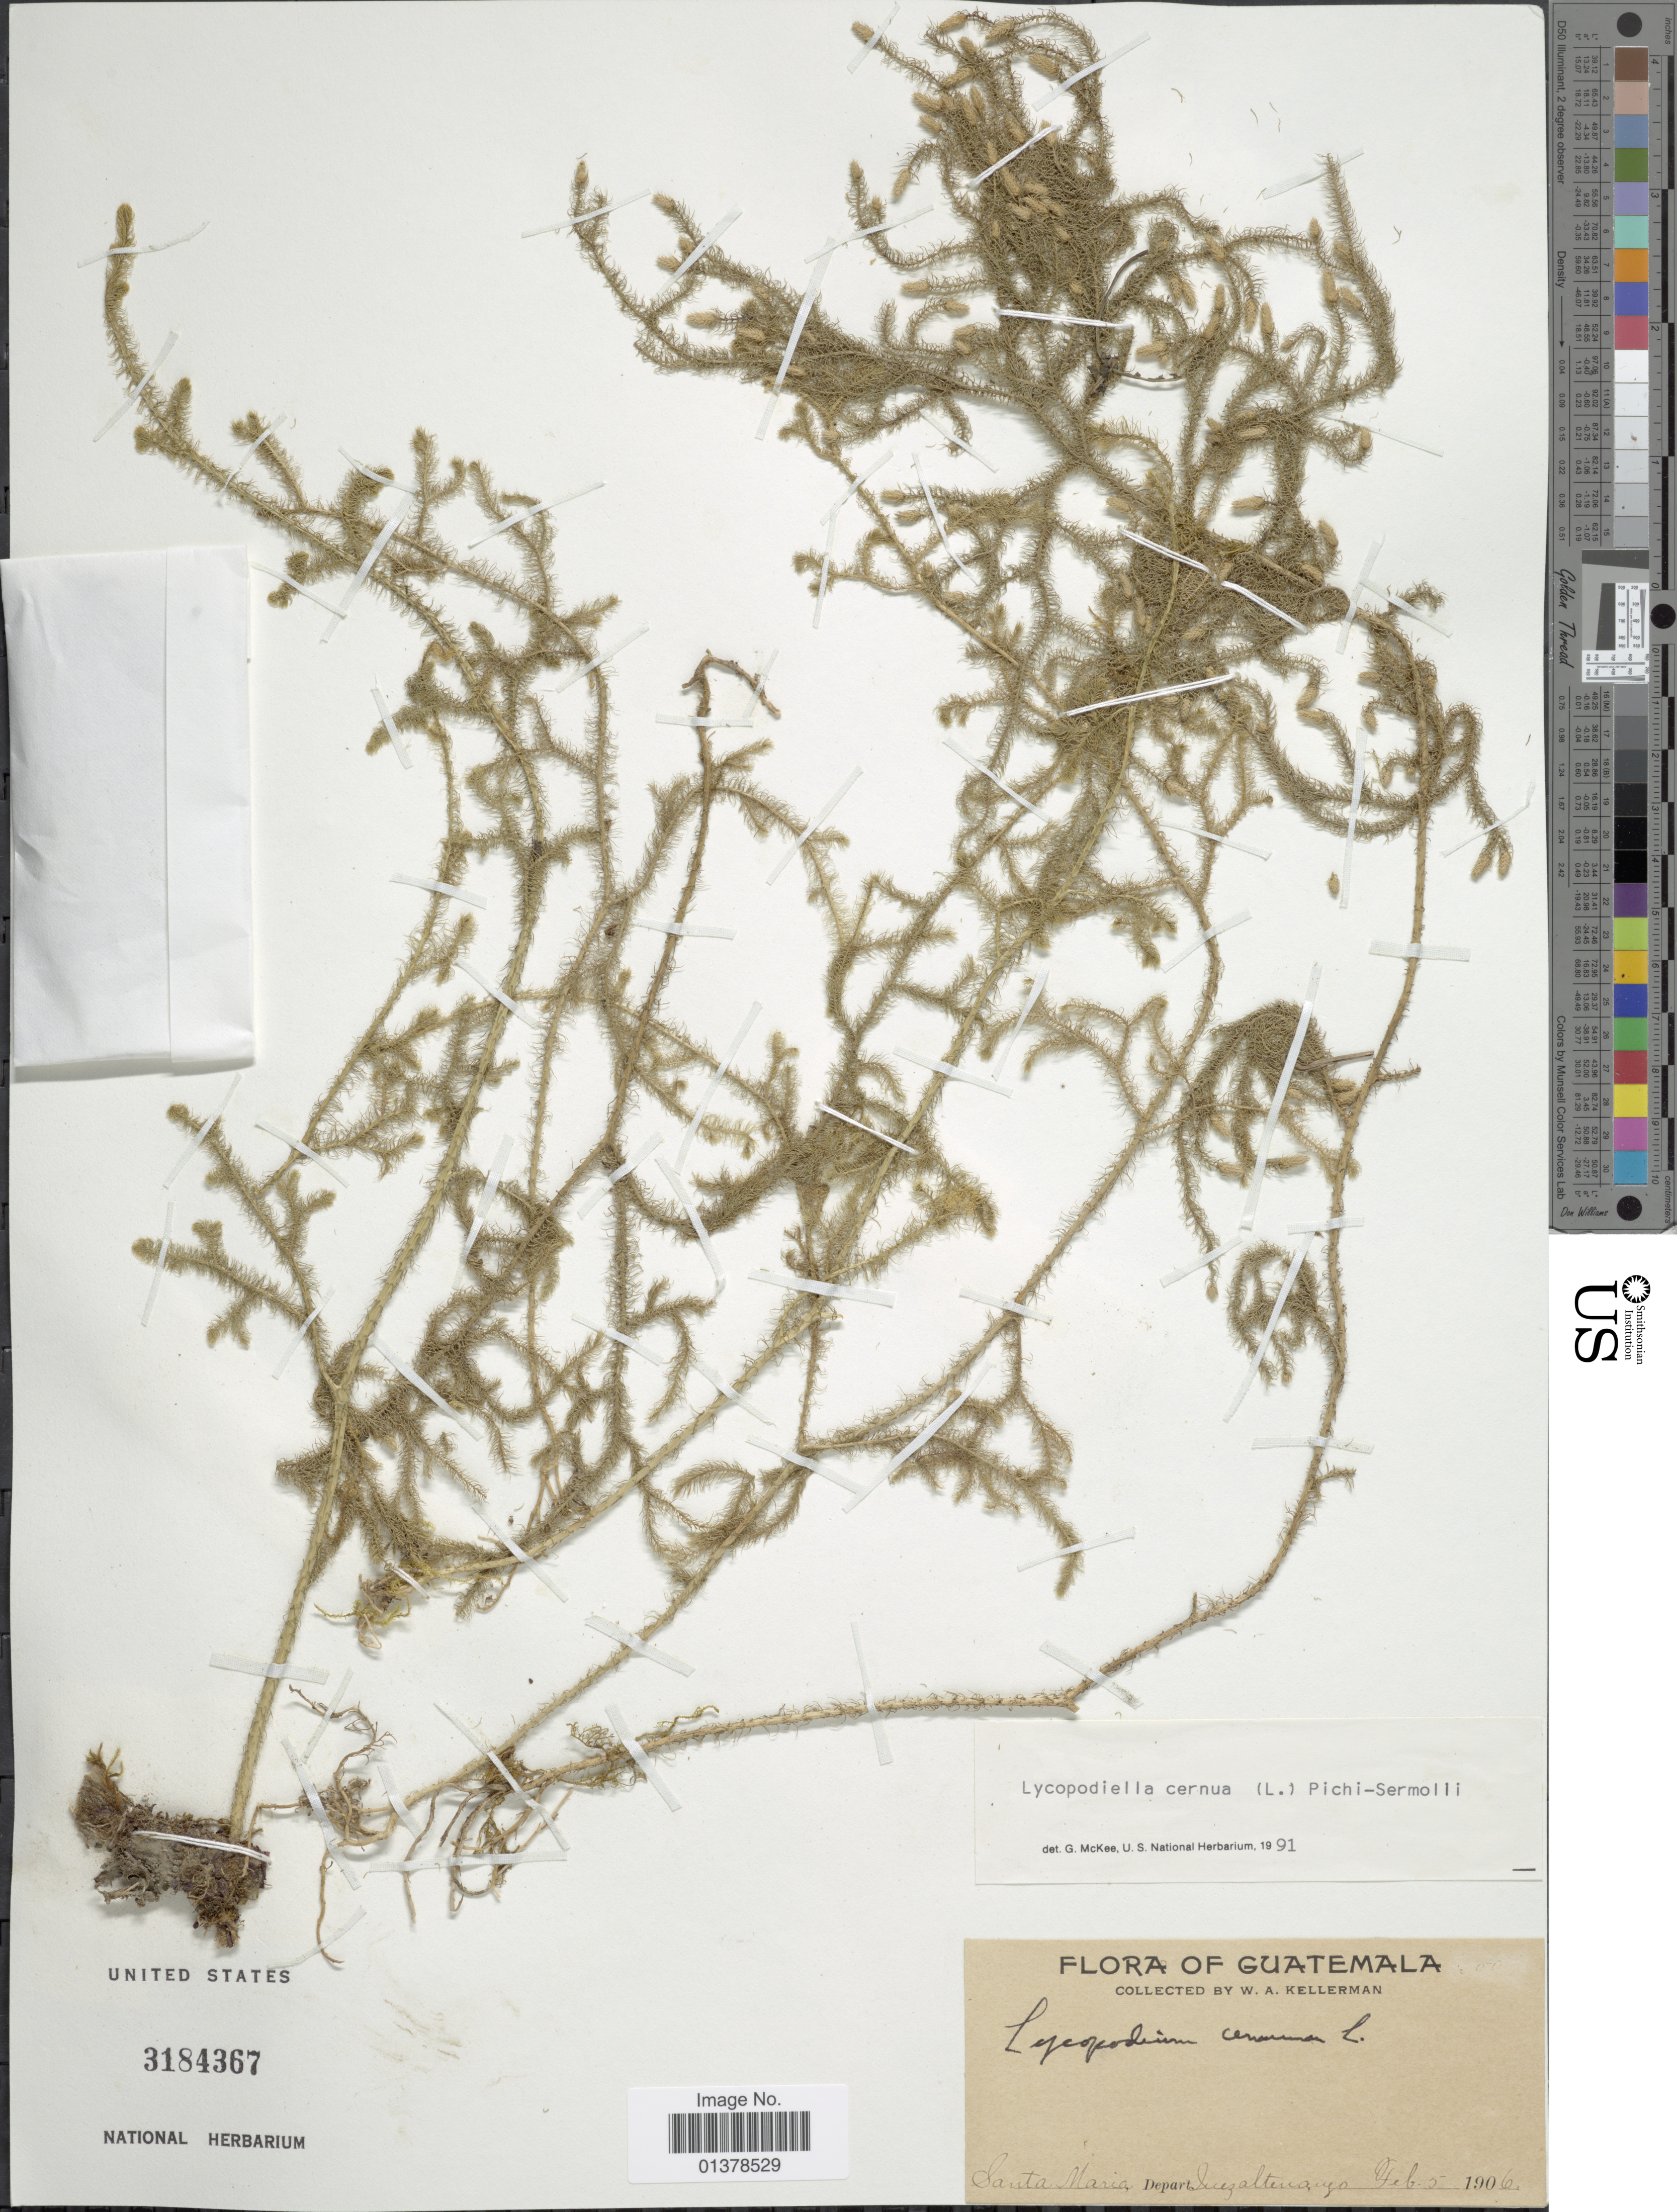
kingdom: Plantae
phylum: Tracheophyta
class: Lycopodiopsida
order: Lycopodiales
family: Lycopodiaceae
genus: Palhinhaea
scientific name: Palhinhaea cernua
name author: (L.) Vasc. & Franco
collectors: W. Kellerman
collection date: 1906-02-05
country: Guatemala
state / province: Quetzaltenango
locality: Santa Maria, Depart Quetzaltenango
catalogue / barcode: US 3184367